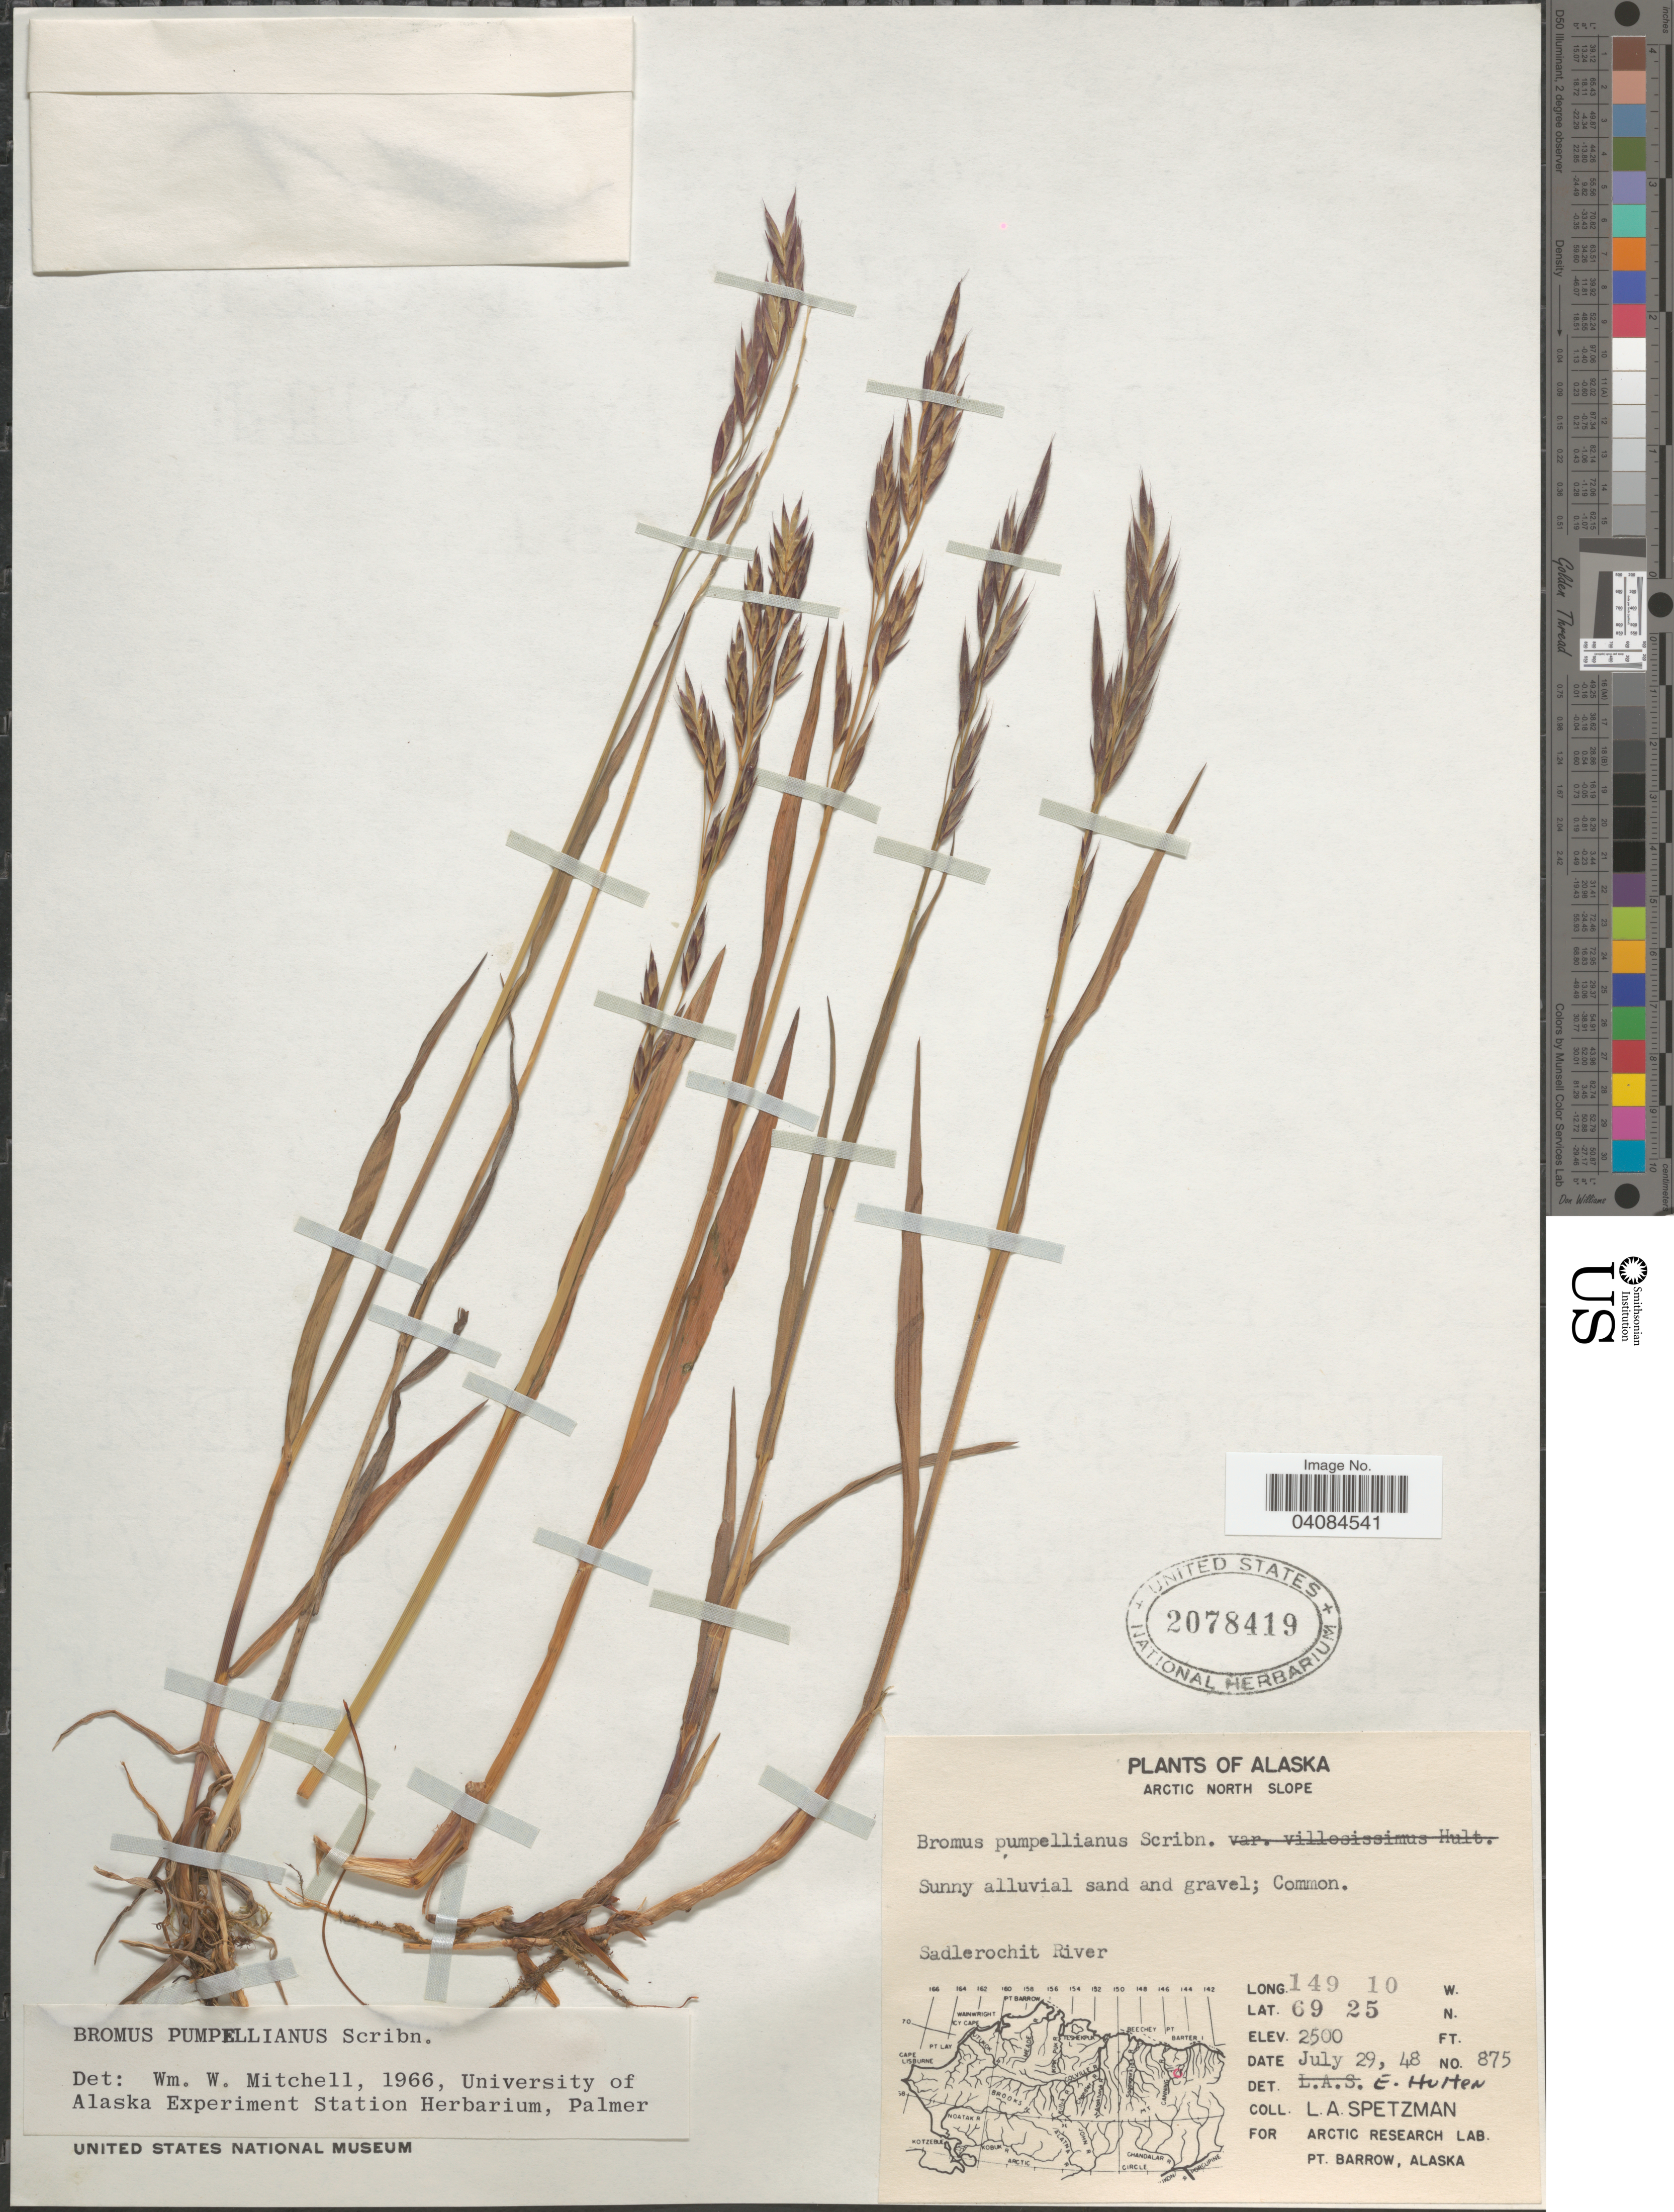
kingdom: Plantae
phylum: Tracheophyta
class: Liliopsida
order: Poales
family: Poaceae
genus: Bromus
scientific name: Bromus pumpellianus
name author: Scribn.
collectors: L. Spetzman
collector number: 875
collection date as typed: Transcribed d/m/y: 29/7/48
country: United States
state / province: Alaska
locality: Arctic North Slope. Sadlerochit River.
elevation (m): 762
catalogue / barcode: US 2078419